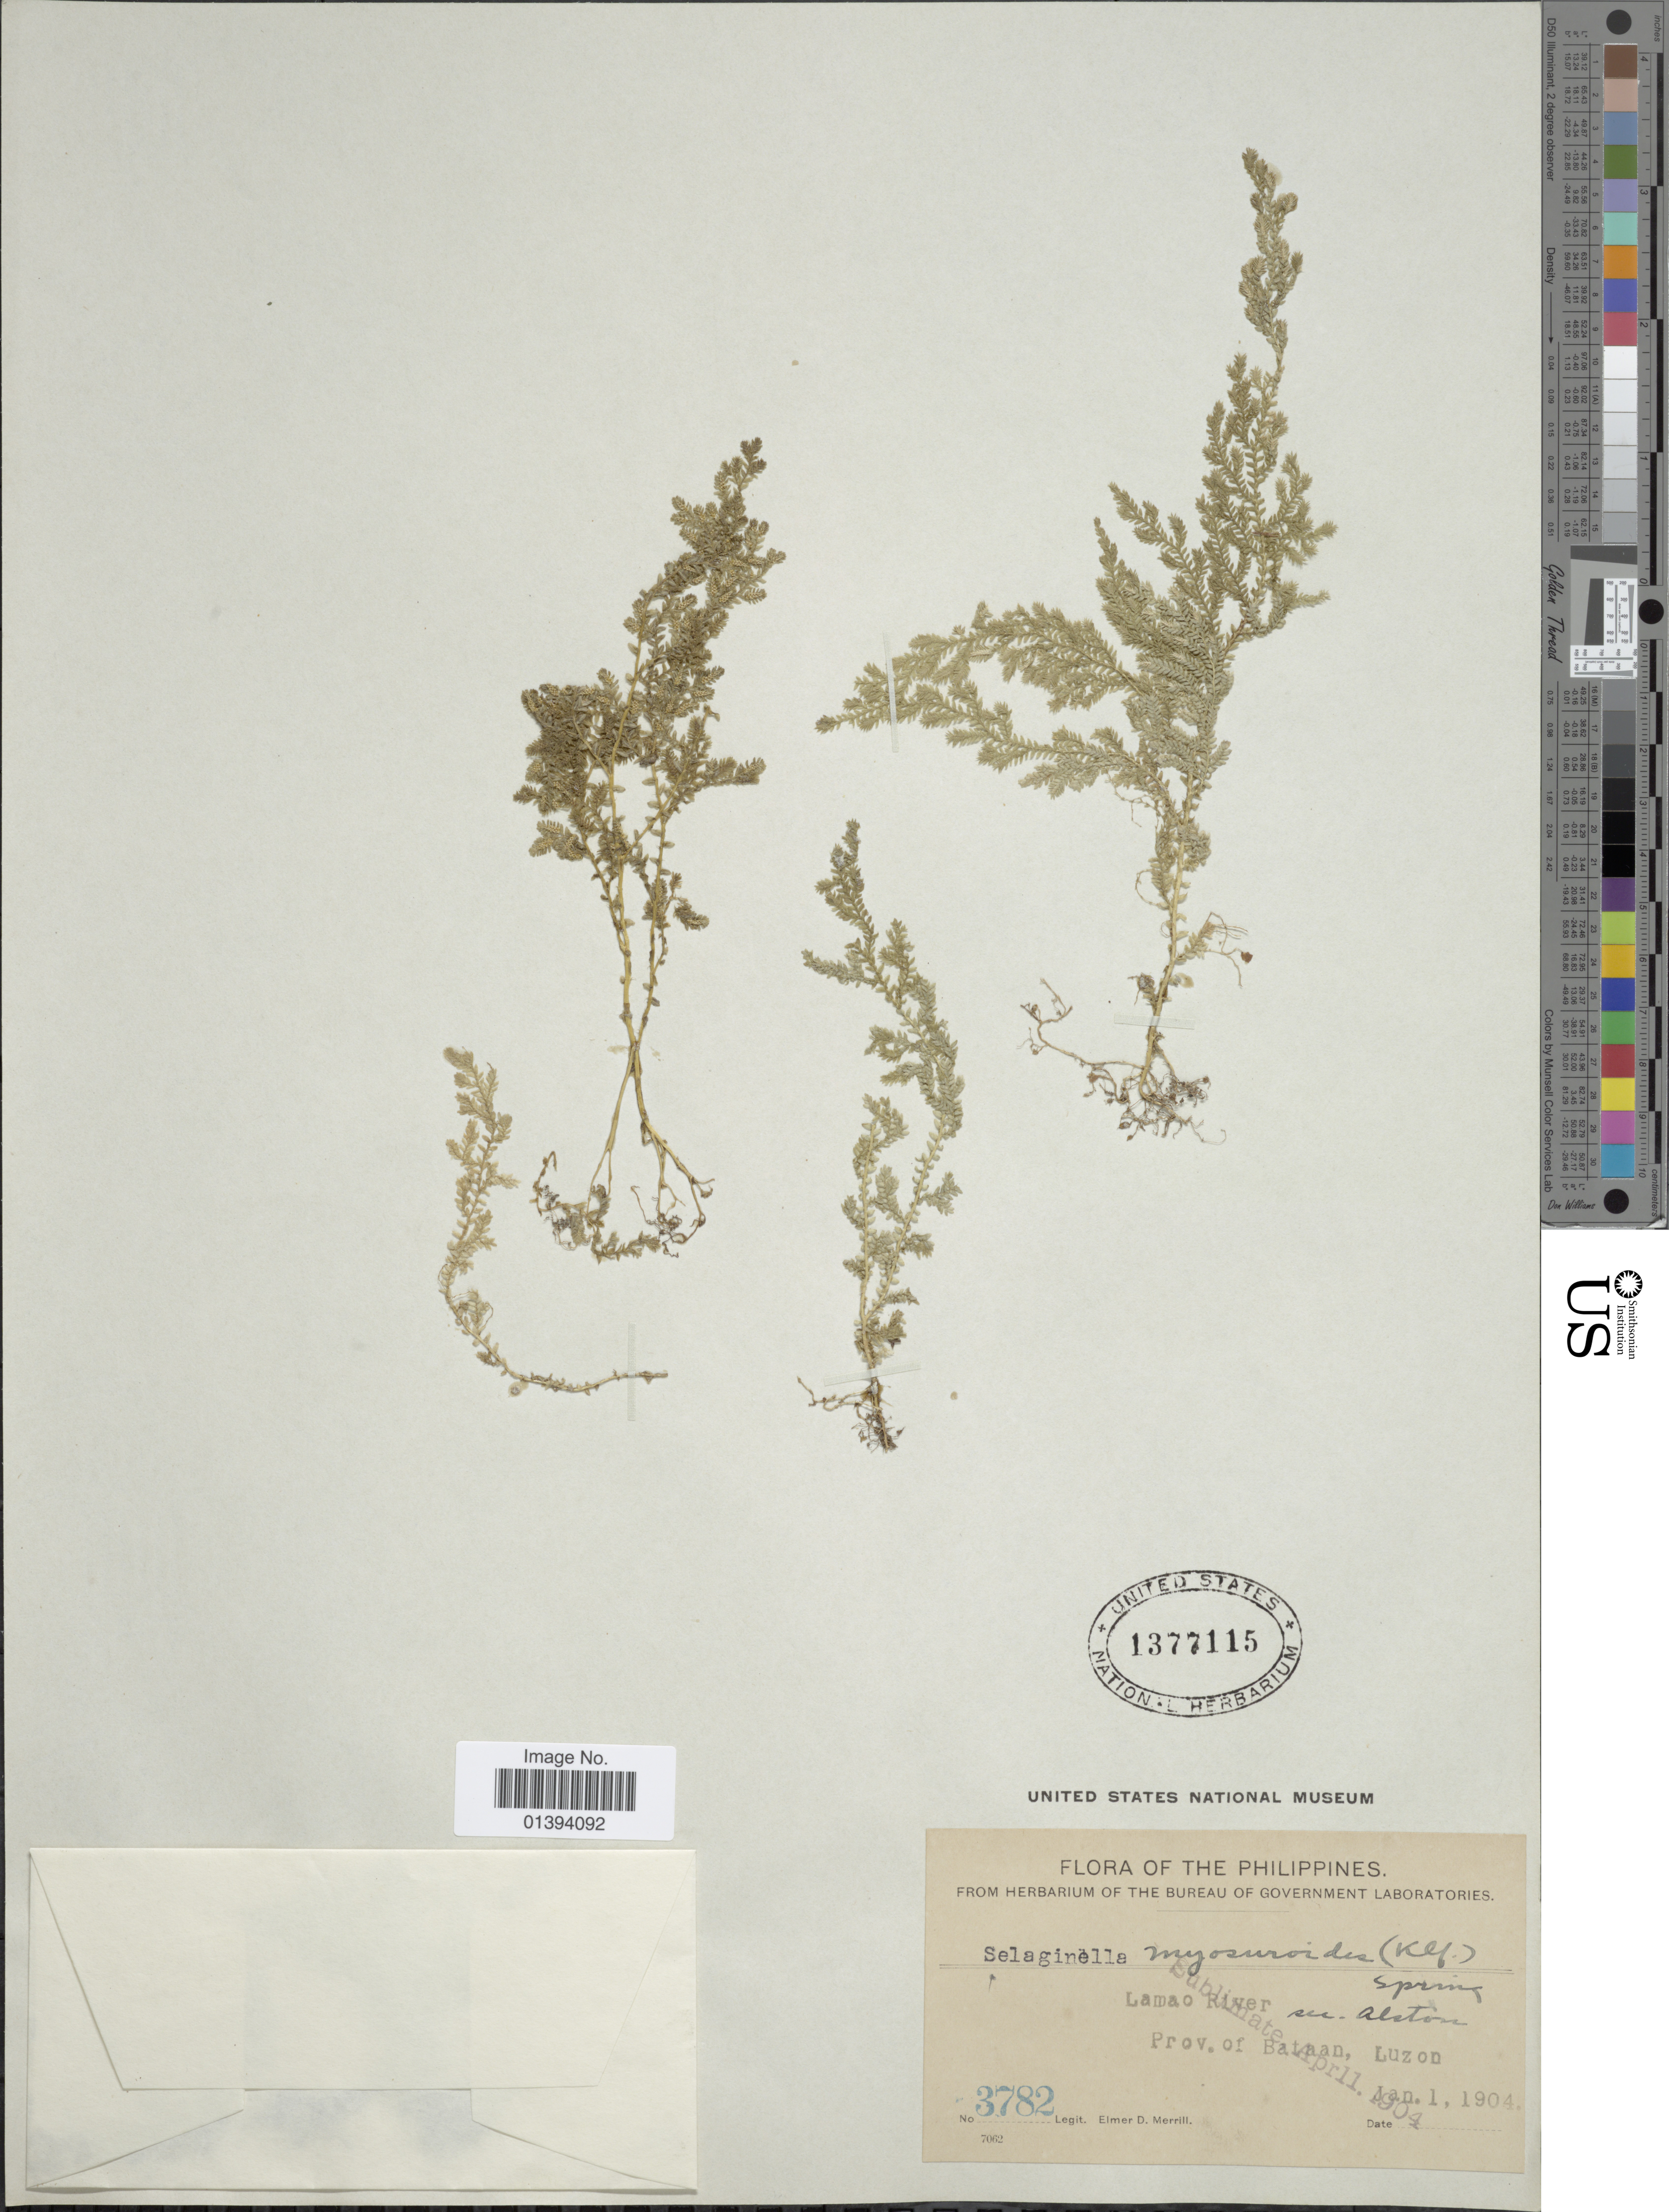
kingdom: Plantae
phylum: Tracheophyta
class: Lycopodiopsida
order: Selaginellales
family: Selaginellaceae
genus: Selaginella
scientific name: Selaginella myosuroides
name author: (Kaulf.) Spring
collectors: E. D. Merrill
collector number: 3782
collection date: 1904-01-01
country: Philippines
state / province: Central Luzon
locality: Lamao River, Prov. of Bataan Luzon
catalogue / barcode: US 1377115